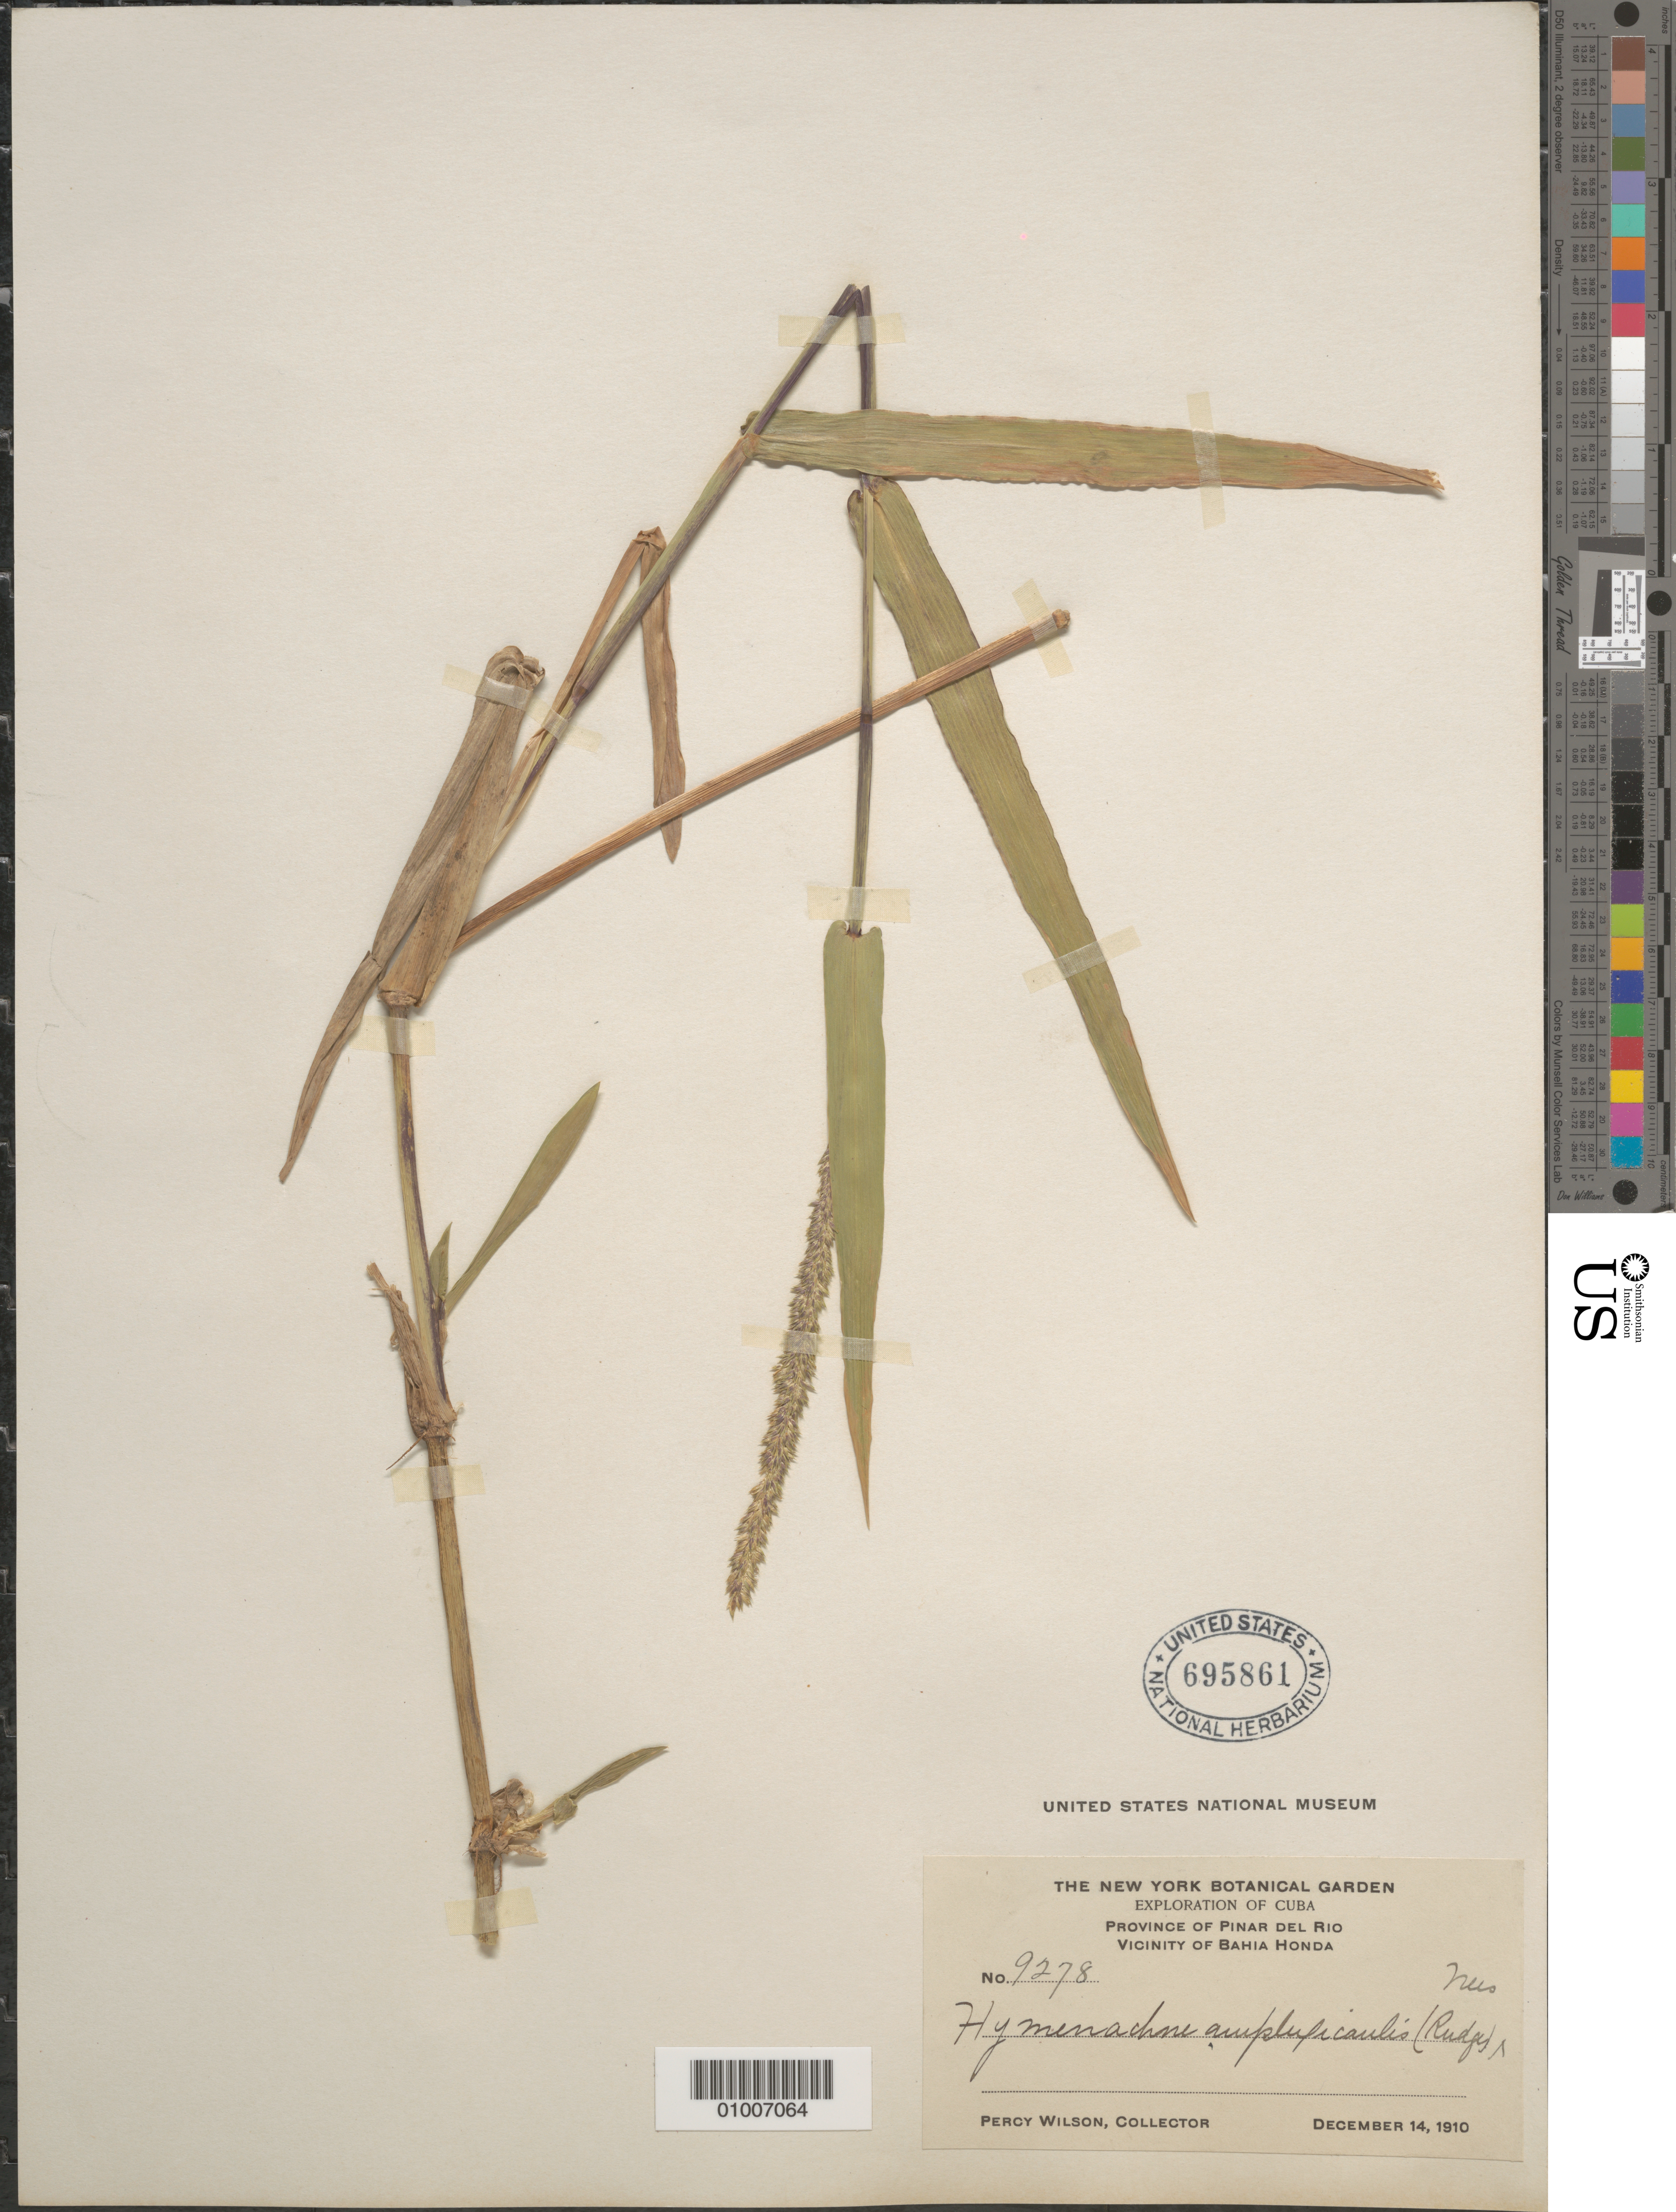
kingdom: Plantae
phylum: Tracheophyta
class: Liliopsida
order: Poales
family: Poaceae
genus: Hymenachne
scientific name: Hymenachne amplexicaulis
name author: (Rudge) Nees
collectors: P. Wilson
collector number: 9278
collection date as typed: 14 Dec 1910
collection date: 1910-12-14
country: Cuba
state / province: Pinar del Rio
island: Cuba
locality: Vicinity of Bahia Honda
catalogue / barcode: US 695851